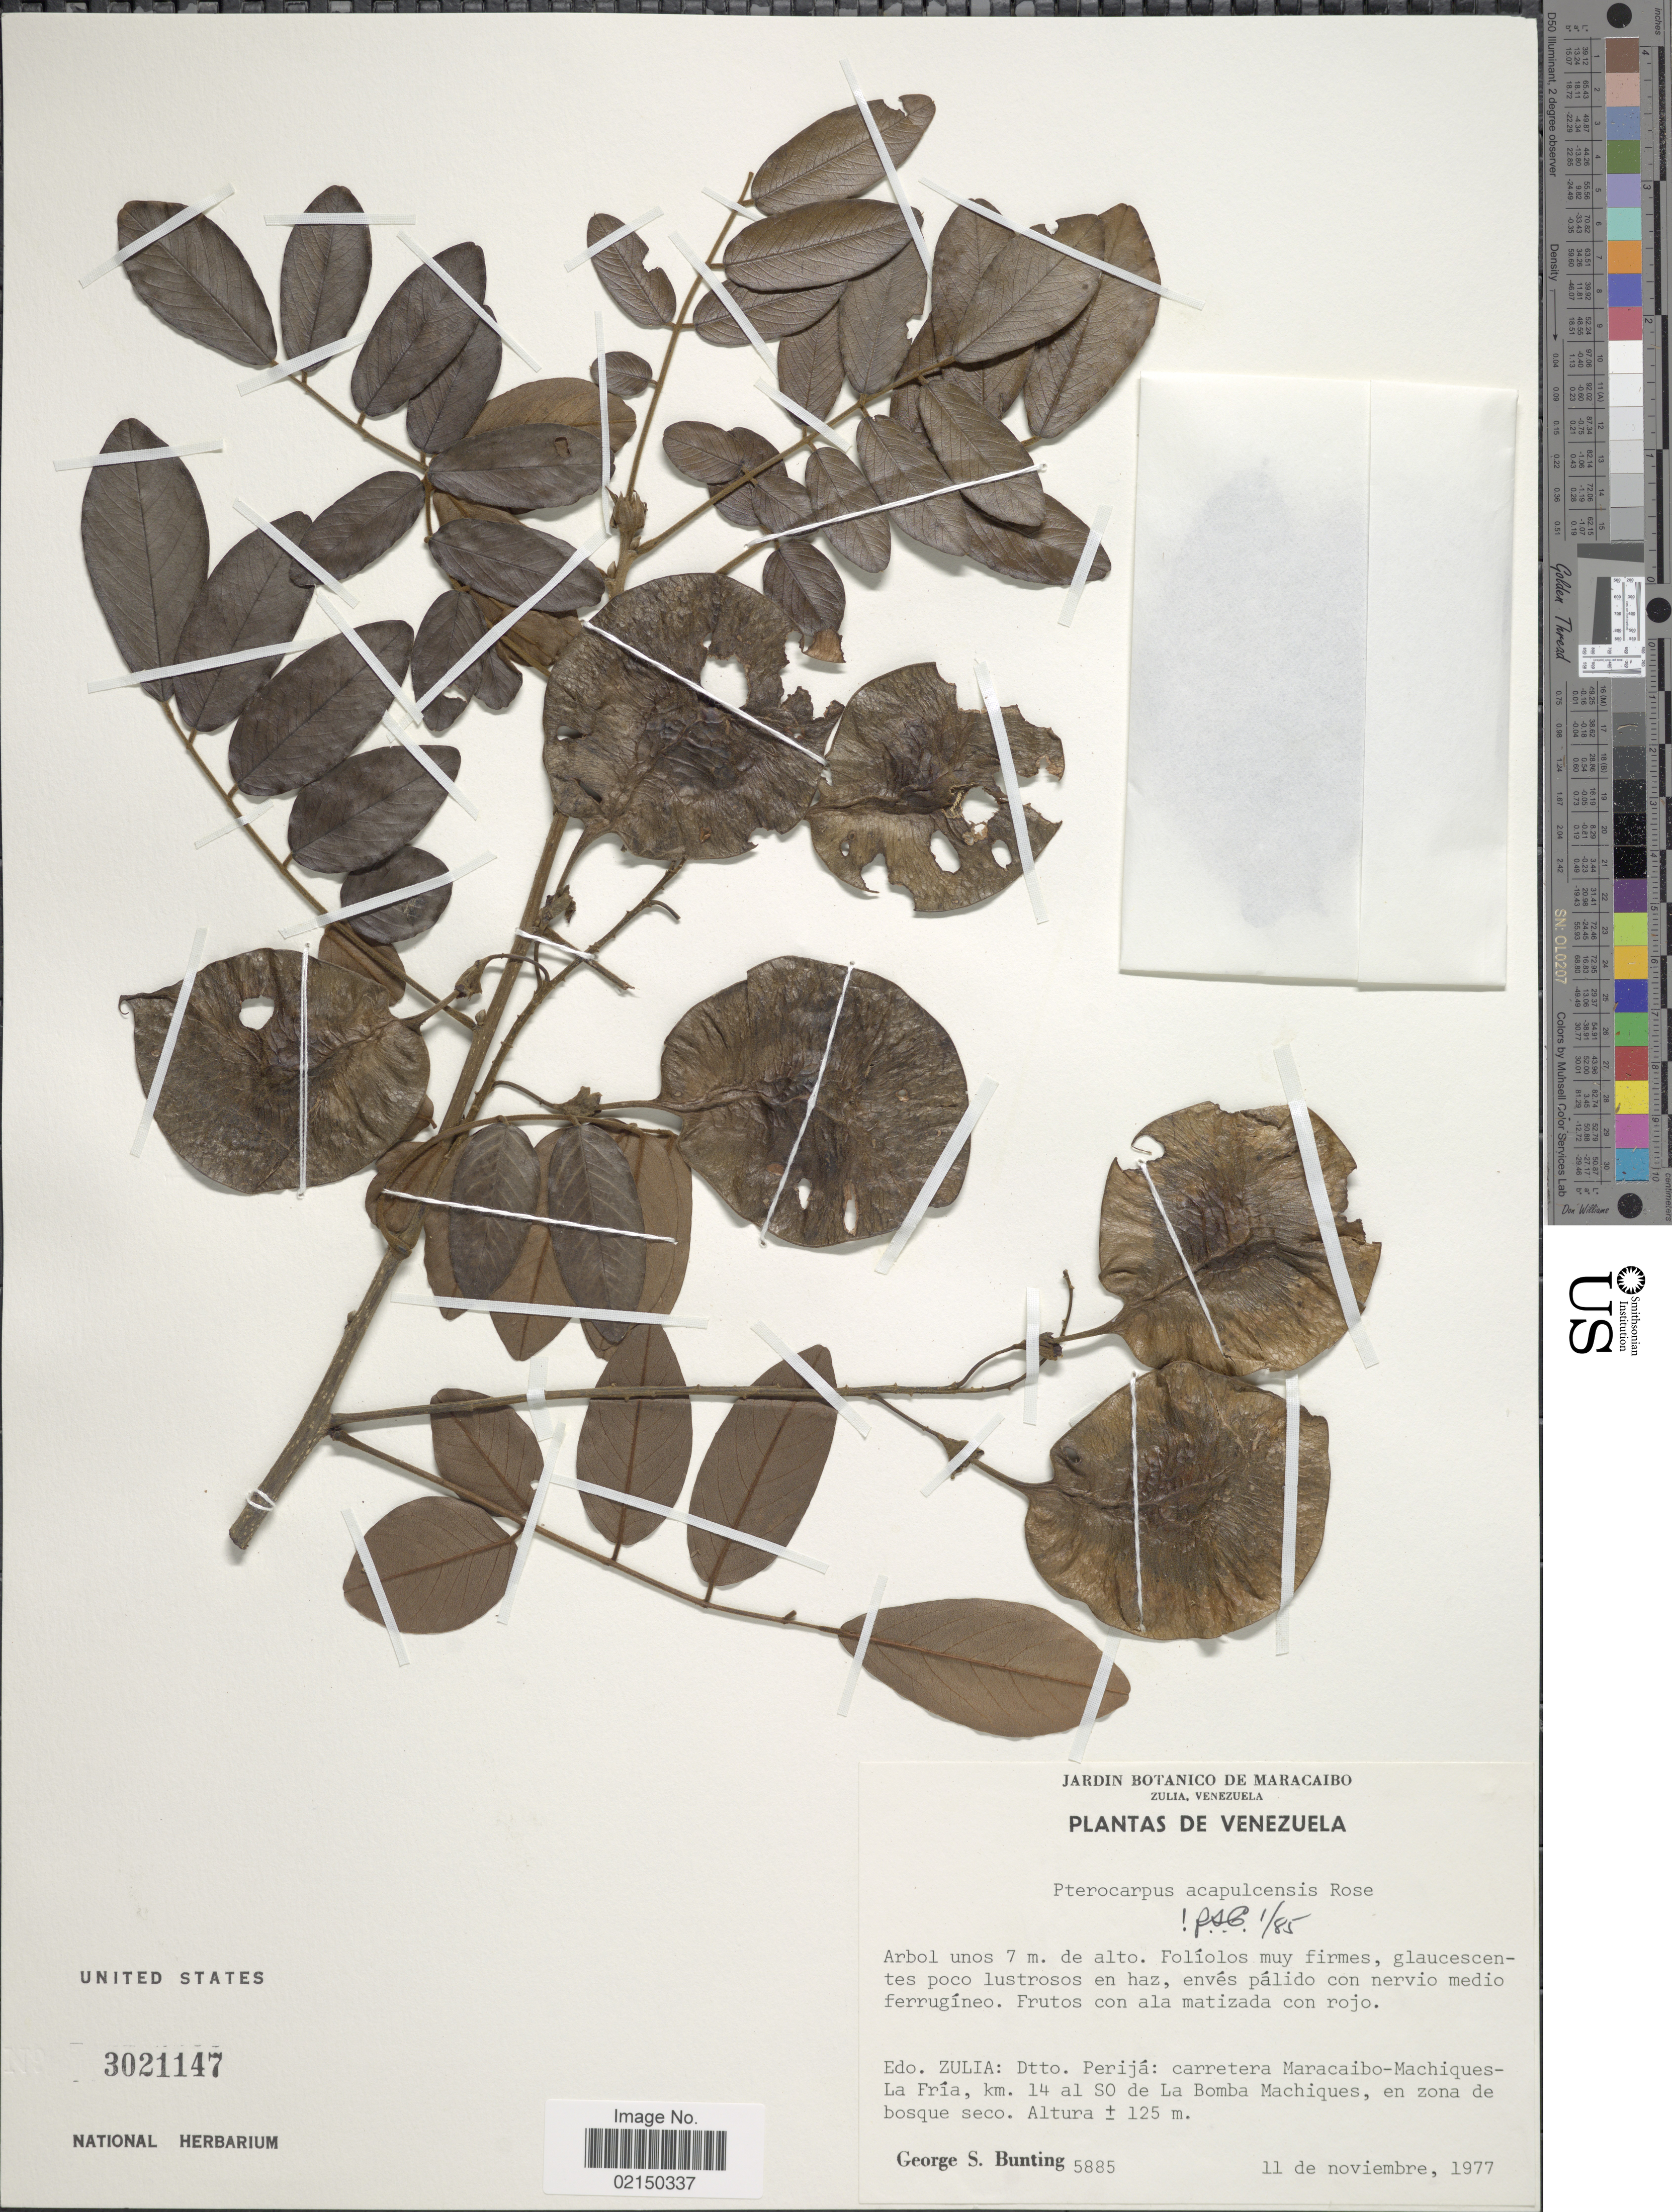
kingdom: Plantae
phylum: Tracheophyta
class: Magnoliopsida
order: Fabales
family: Fabaceae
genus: Pterocarpus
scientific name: Pterocarpus acapulcensis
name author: Rose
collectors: G. S. Bunting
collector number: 5885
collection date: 1977-11-11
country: Venezuela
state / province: Zulia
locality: Dtto. Perija: carretera Maracaibo-Machiques-La Fria, km. 14 al SO de La Bomba Machiques, en zona de bosque seco.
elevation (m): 125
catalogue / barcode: US 3021147